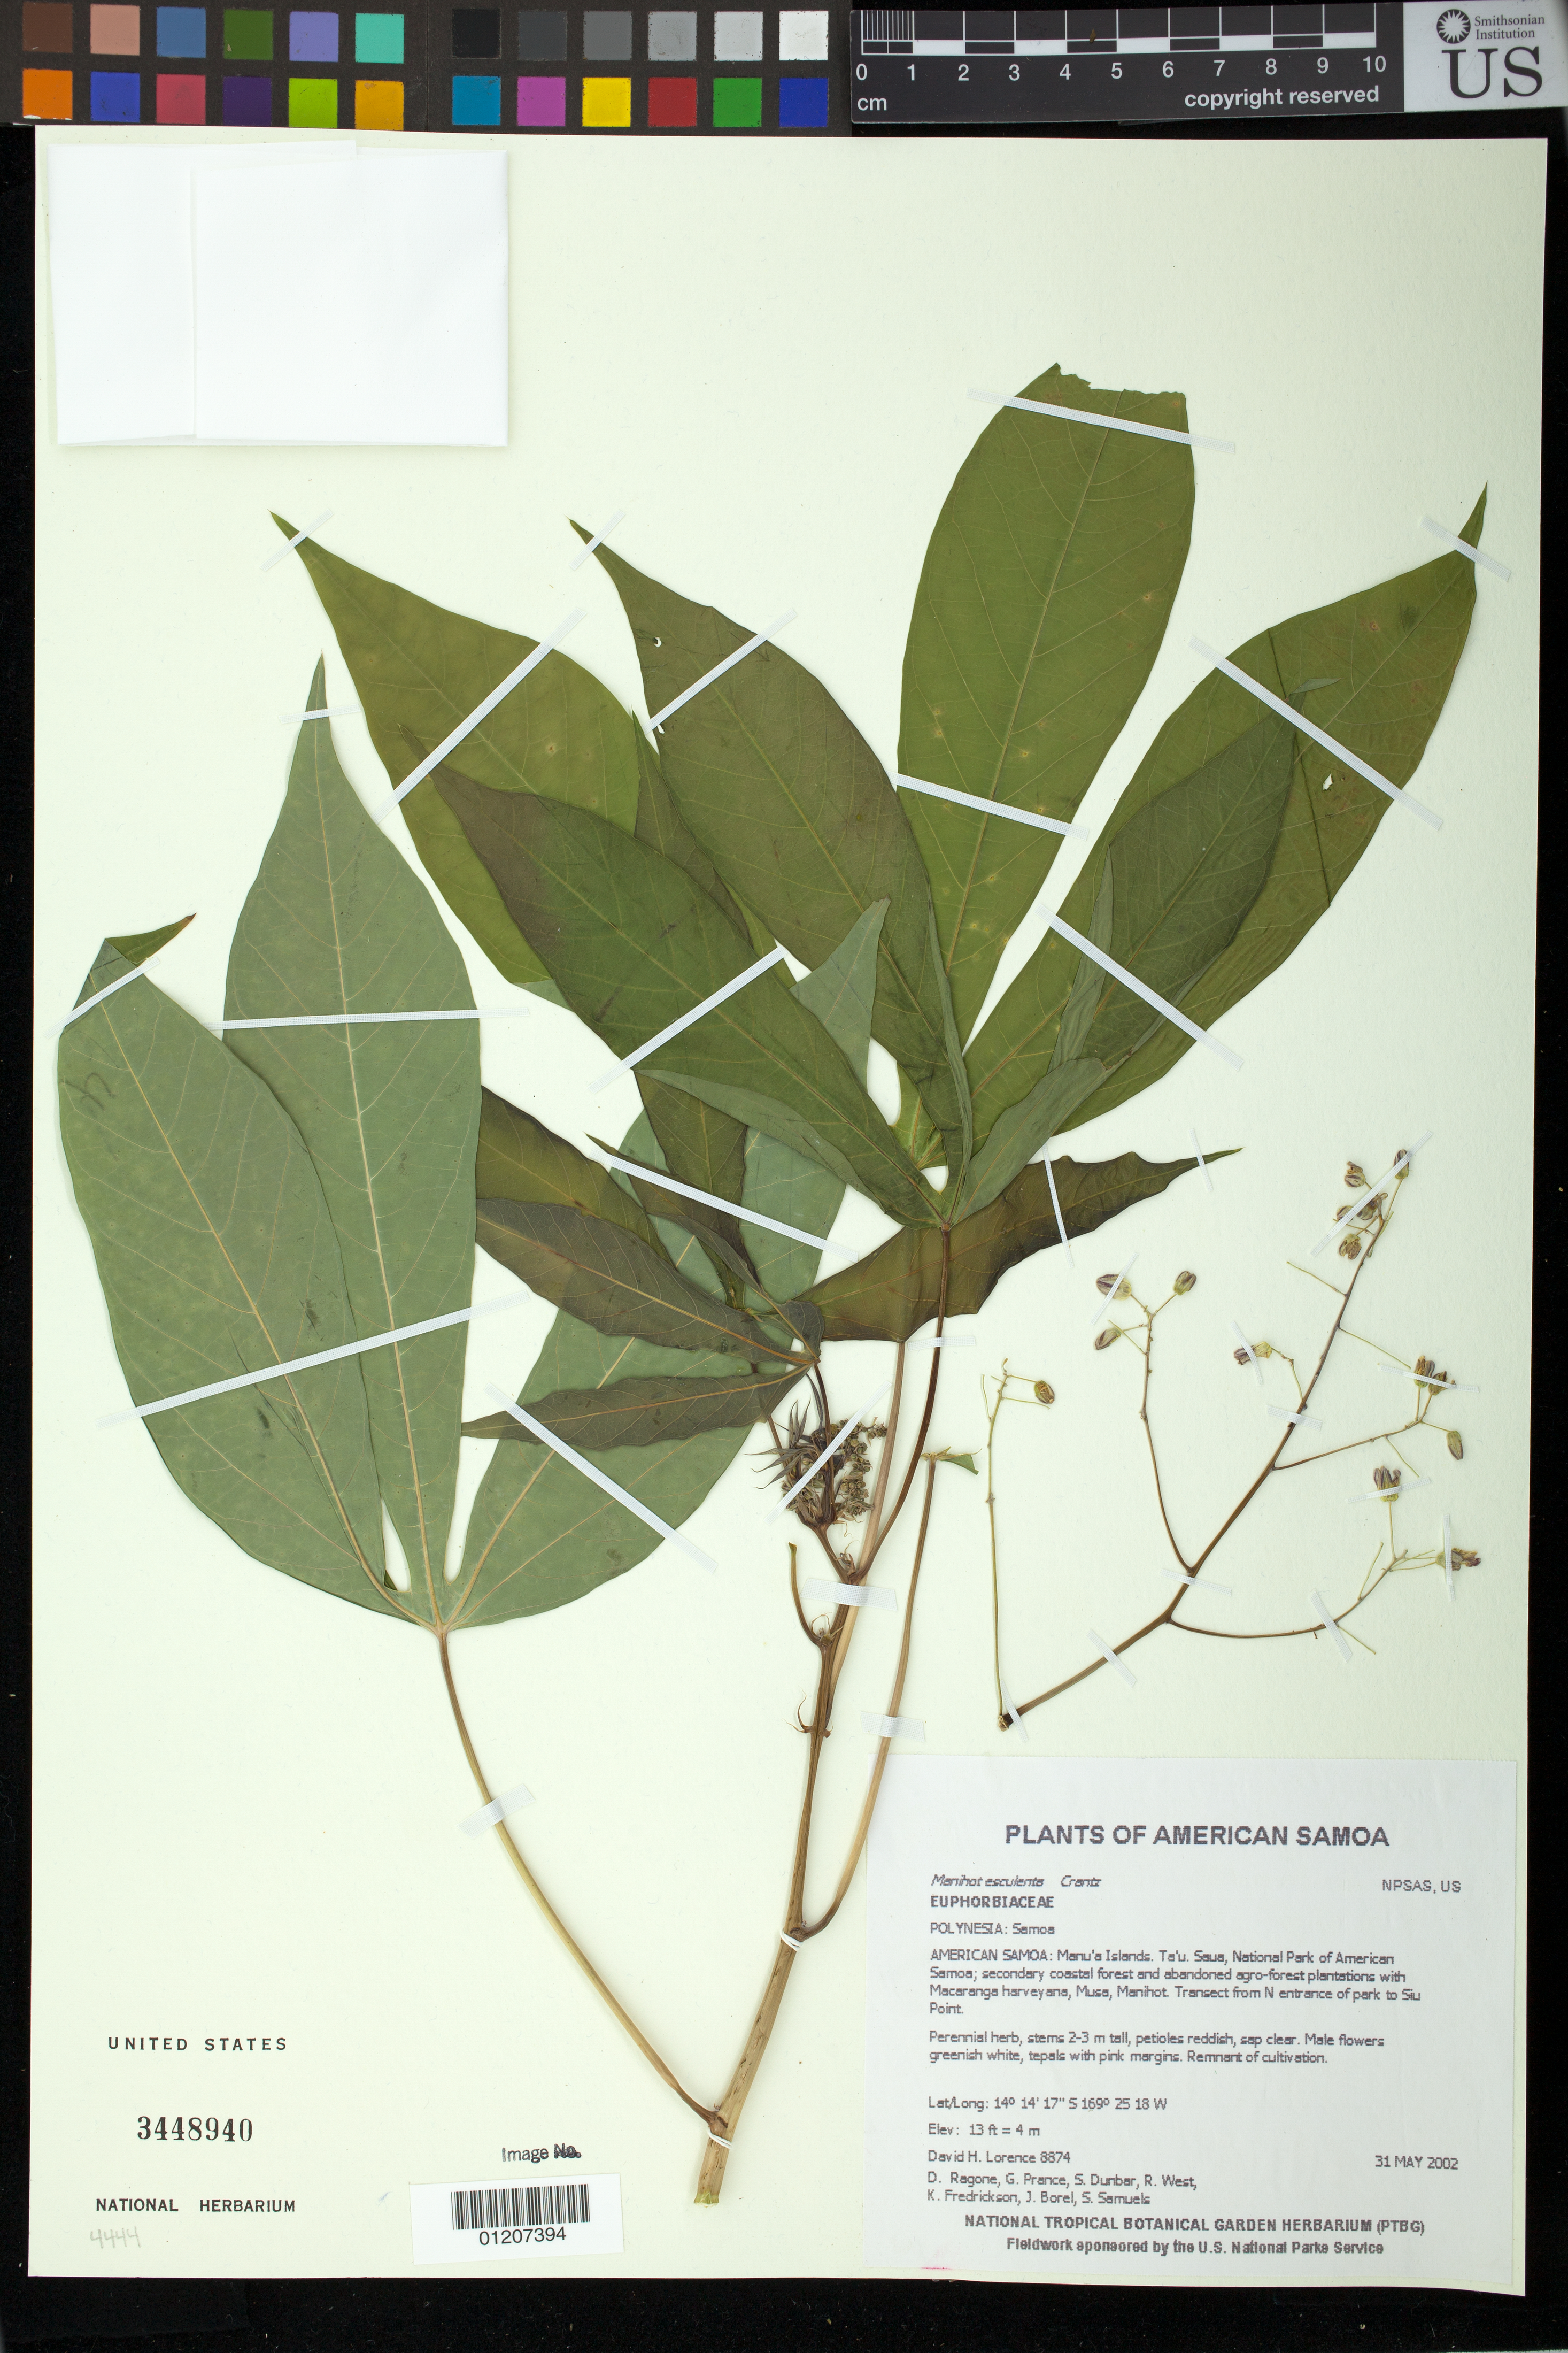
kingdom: Plantae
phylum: Tracheophyta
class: Magnoliopsida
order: Malpighiales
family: Euphorbiaceae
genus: Manihot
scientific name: Manihot esculenta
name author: Crantz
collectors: D. Lorence, G. T. Prance, D. Ragone, S. Dunbar, R. West, K. Fredrickson & J. Borel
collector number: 8874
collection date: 2002-05-31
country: American Samoa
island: Ta'u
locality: Saua, National Park of American Samoa. Transect from N entrance of park to Siu Point.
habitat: Secondary coastal forest and abandoned agro-forest plantations.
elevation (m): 4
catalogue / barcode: US 3448940